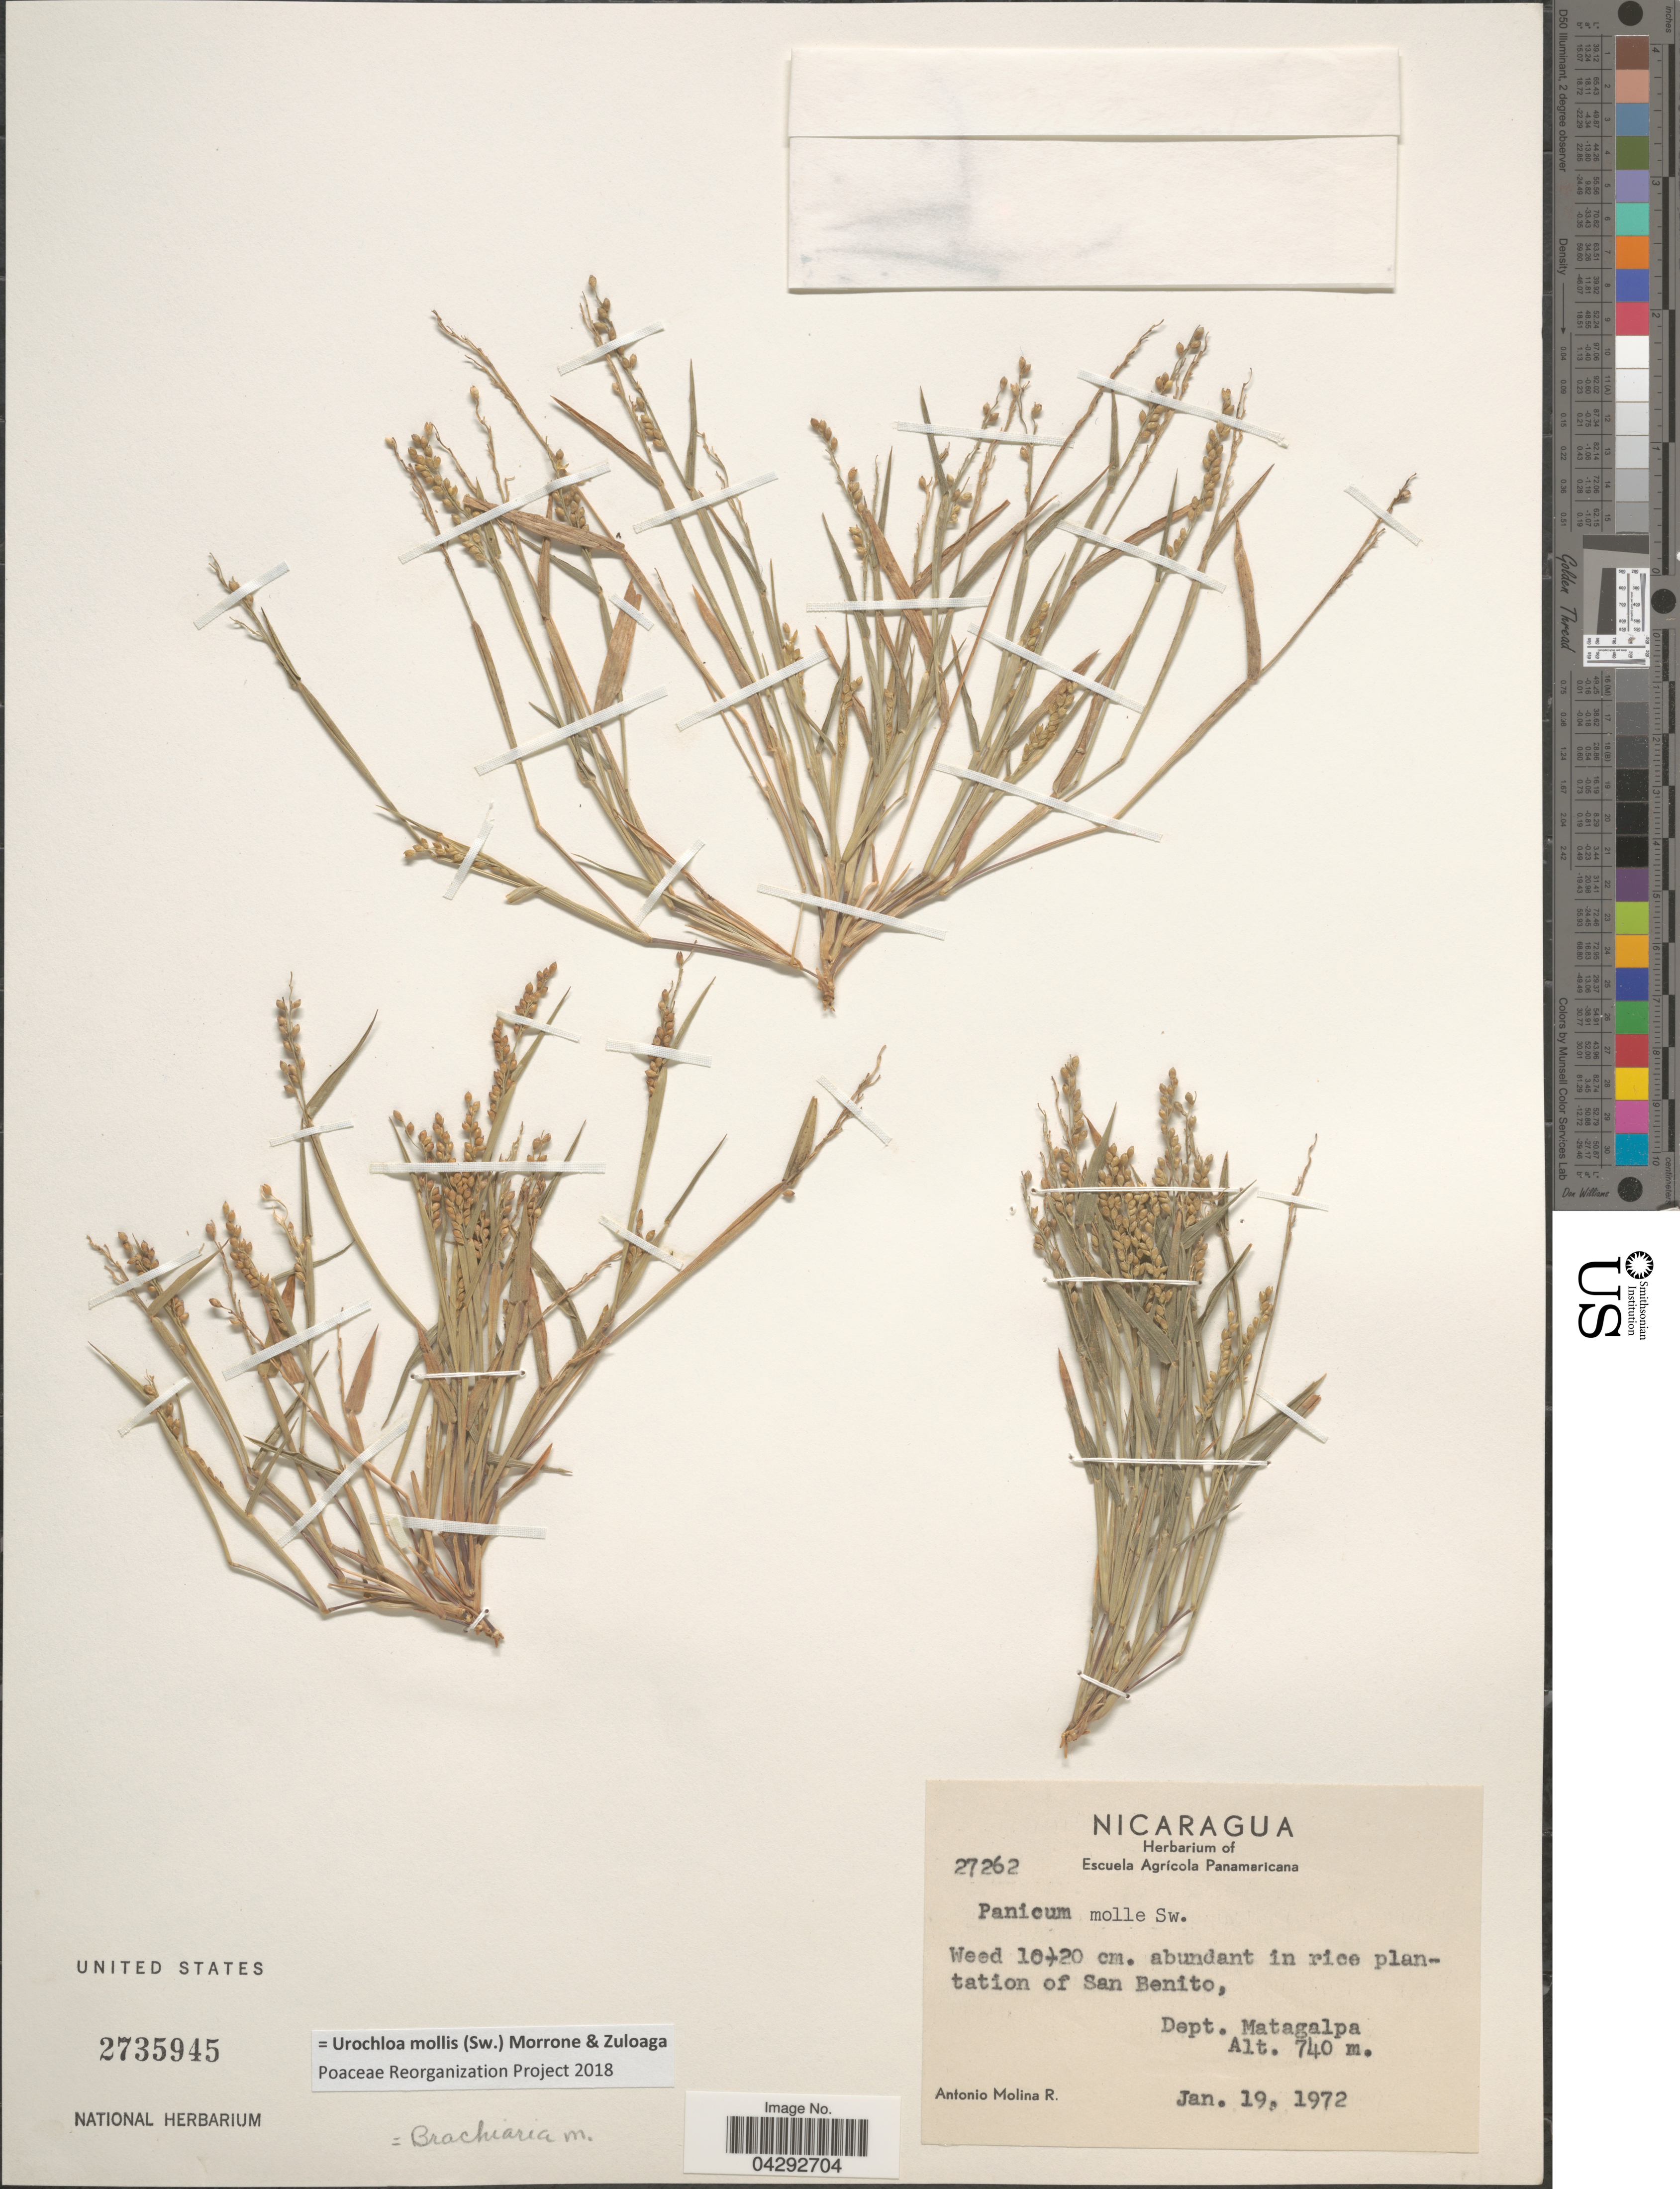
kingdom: Plantae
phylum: Tracheophyta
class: Liliopsida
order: Poales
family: Poaceae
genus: Urochloa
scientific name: Urochloa mollis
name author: (Sw.) Morrone & Zuloaga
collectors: A. Molina R.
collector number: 27262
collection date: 1972-01-19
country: Nicaragua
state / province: Matagalpa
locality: Abundant in rice plantation of San Benito, Dept. Matagalpa.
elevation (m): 740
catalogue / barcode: US 2735945